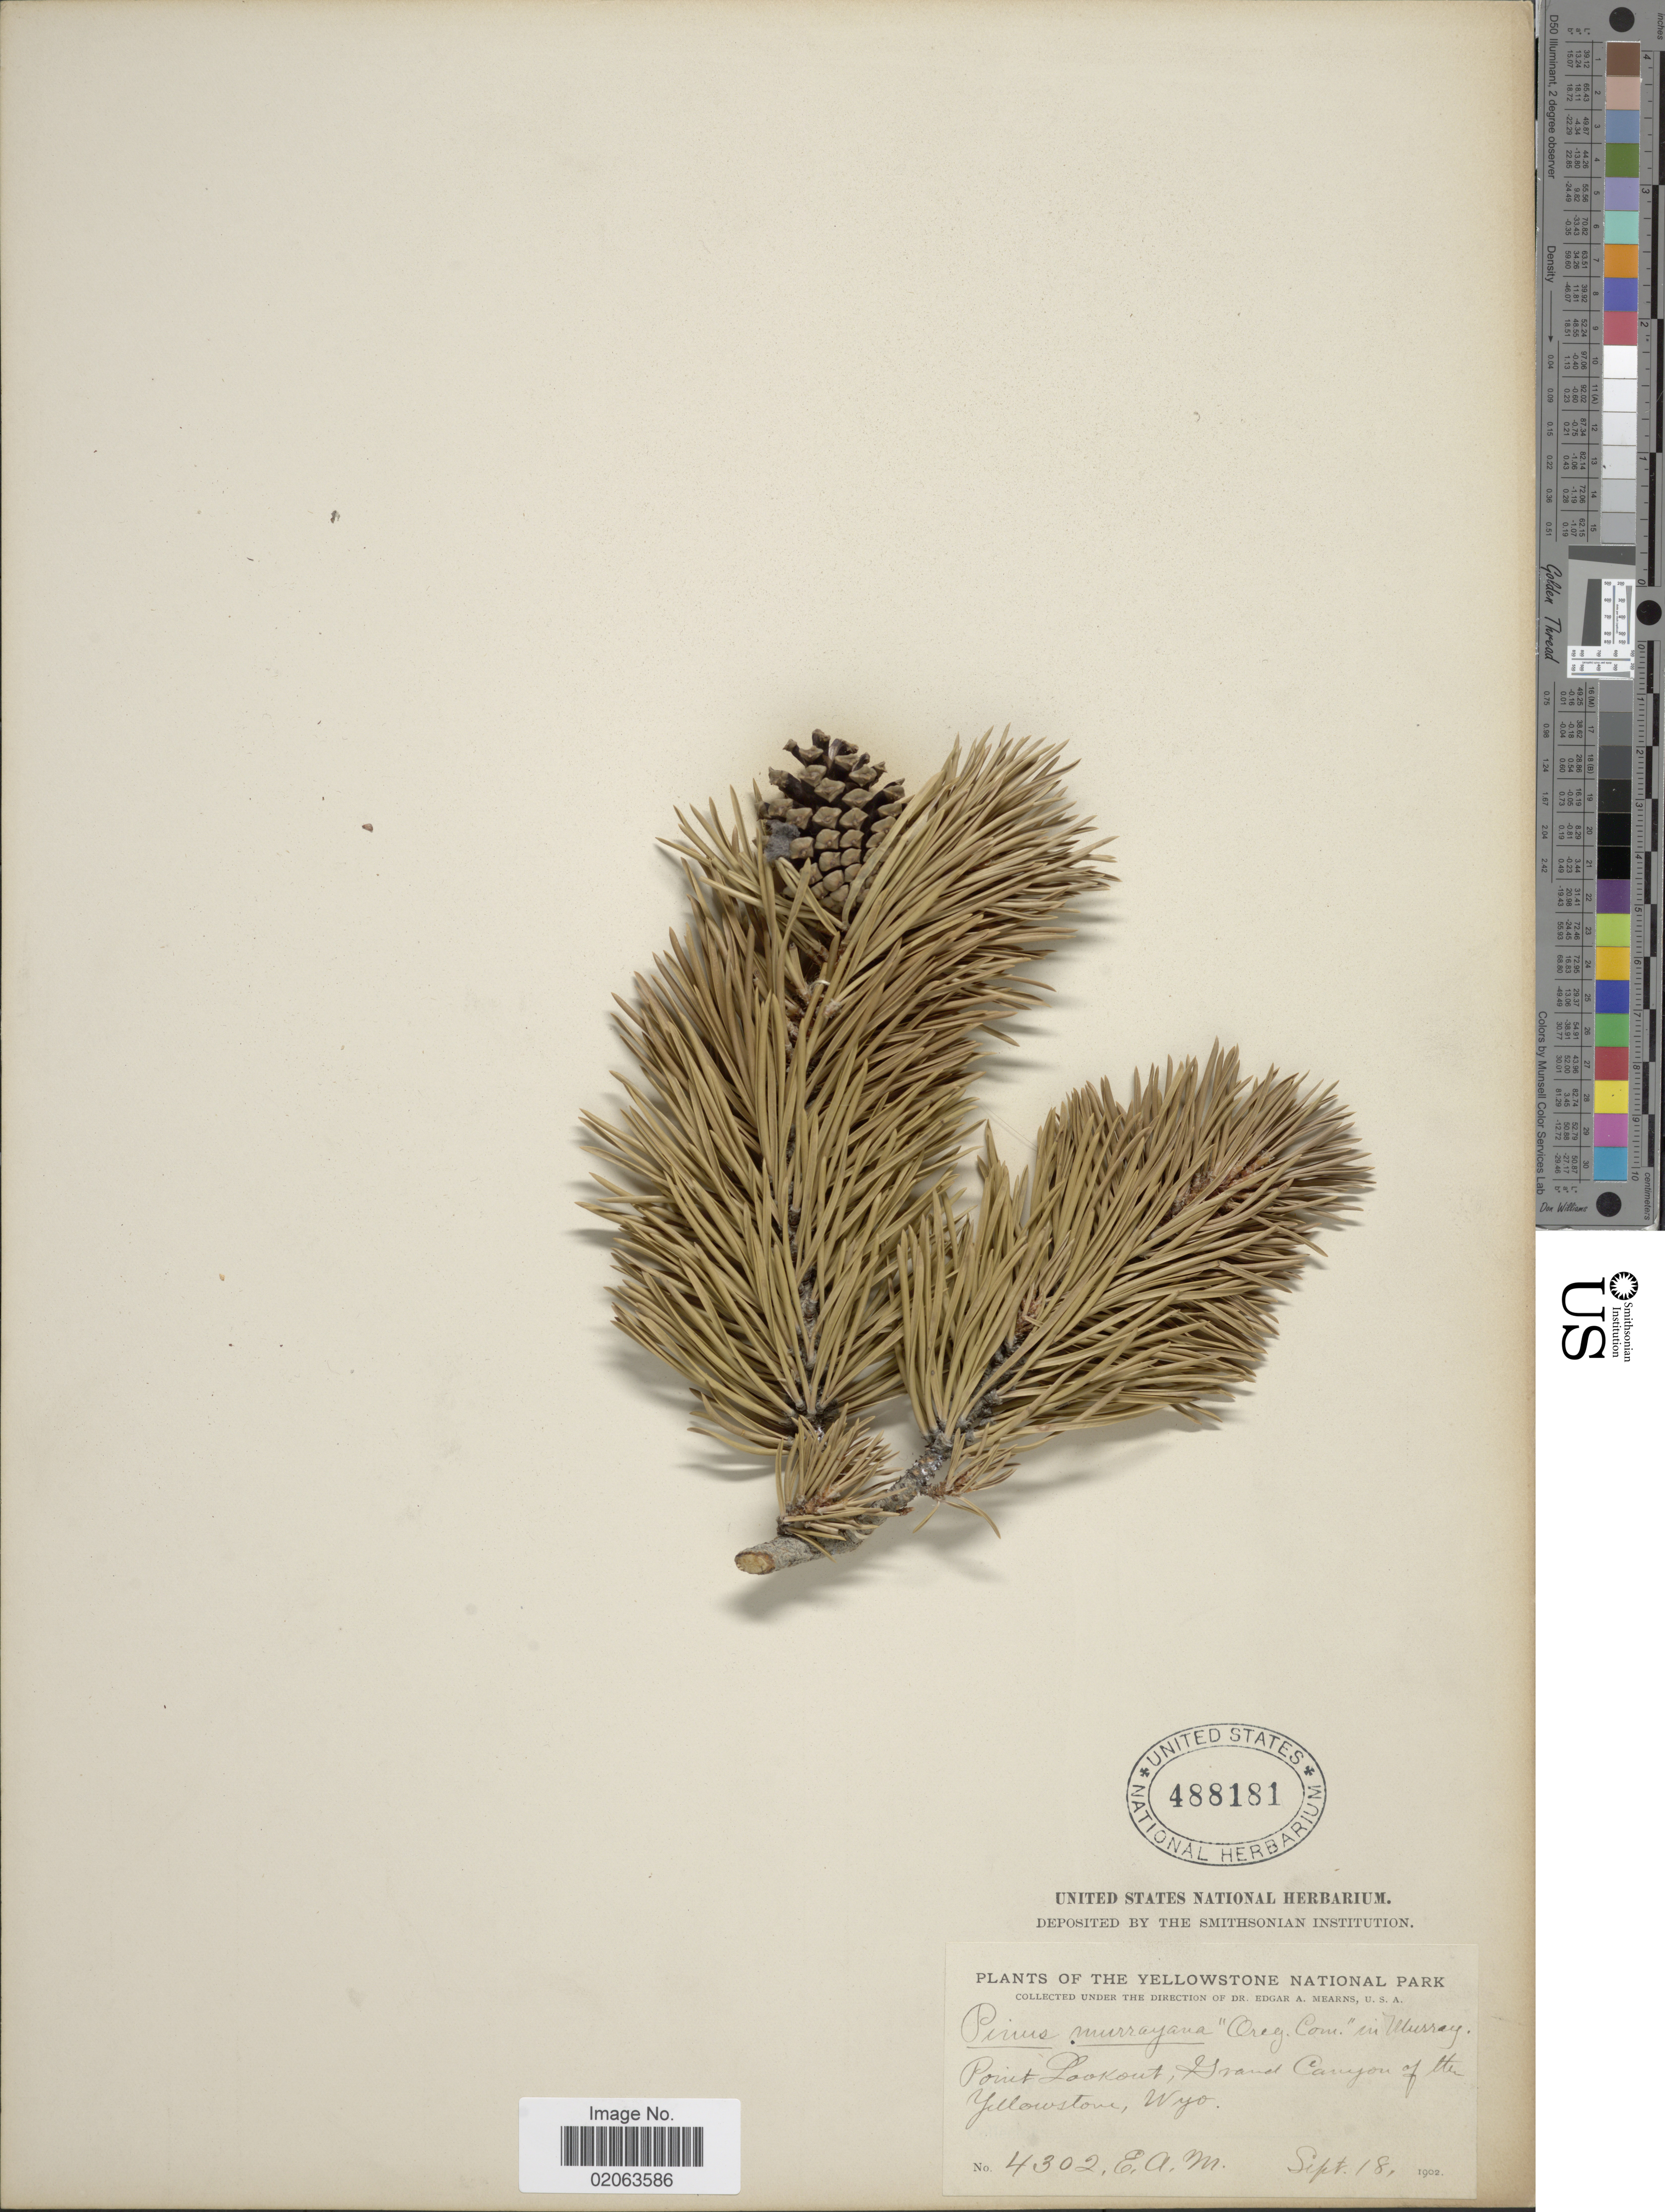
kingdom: Plantae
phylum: Tracheophyta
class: Pinopsida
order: Pinales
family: Pinaceae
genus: Pinus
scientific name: Pinus contorta var. latifolia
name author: Engelm. ex S. Watson in C. King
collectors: E. A. Mearns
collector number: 4302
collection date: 1902-09-18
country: United States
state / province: Wyoming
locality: Point Lookout, Grand Canyon of the Yellowstone, Wyo, Yellowstone National Park.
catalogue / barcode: US 488181